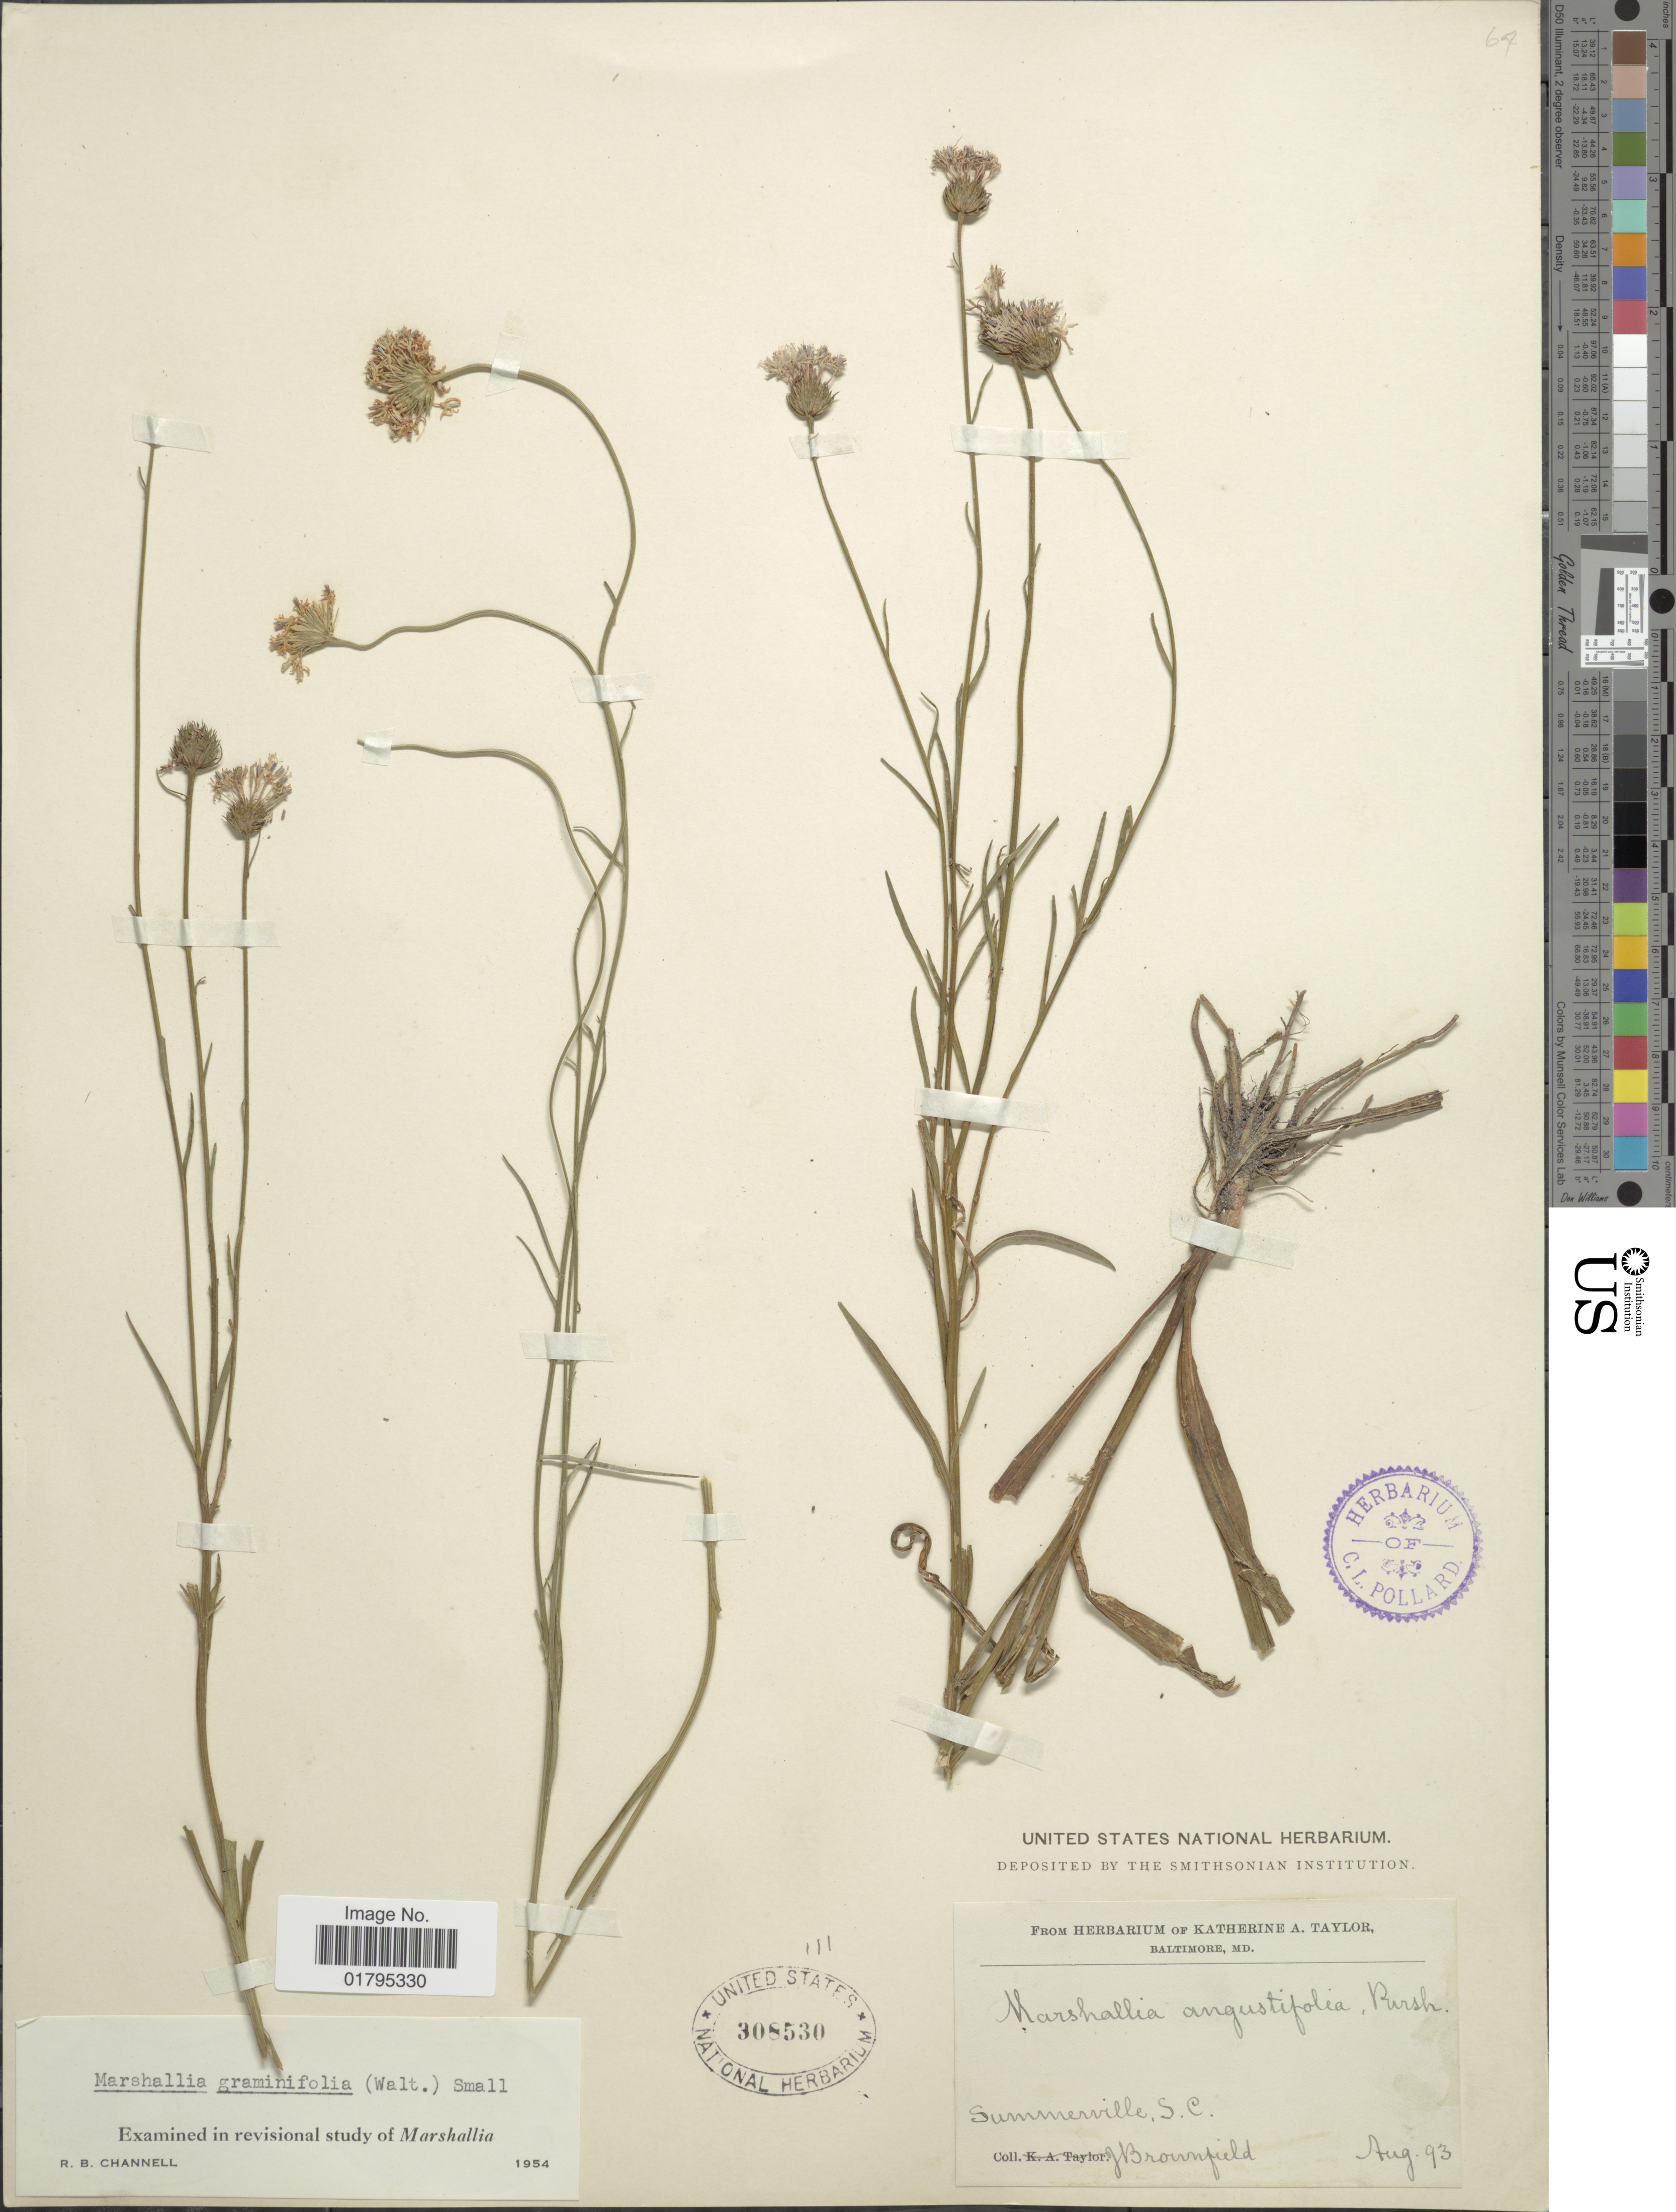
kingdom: Plantae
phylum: Tracheophyta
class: Magnoliopsida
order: Asterales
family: Asteraceae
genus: Marshallia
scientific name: Marshallia graminifolia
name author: (Walter) Small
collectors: J. Brownfield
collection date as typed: Transcribed d/m/y: /8/93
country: United States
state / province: South Carolina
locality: Summerville, S. C.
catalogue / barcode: US 308530